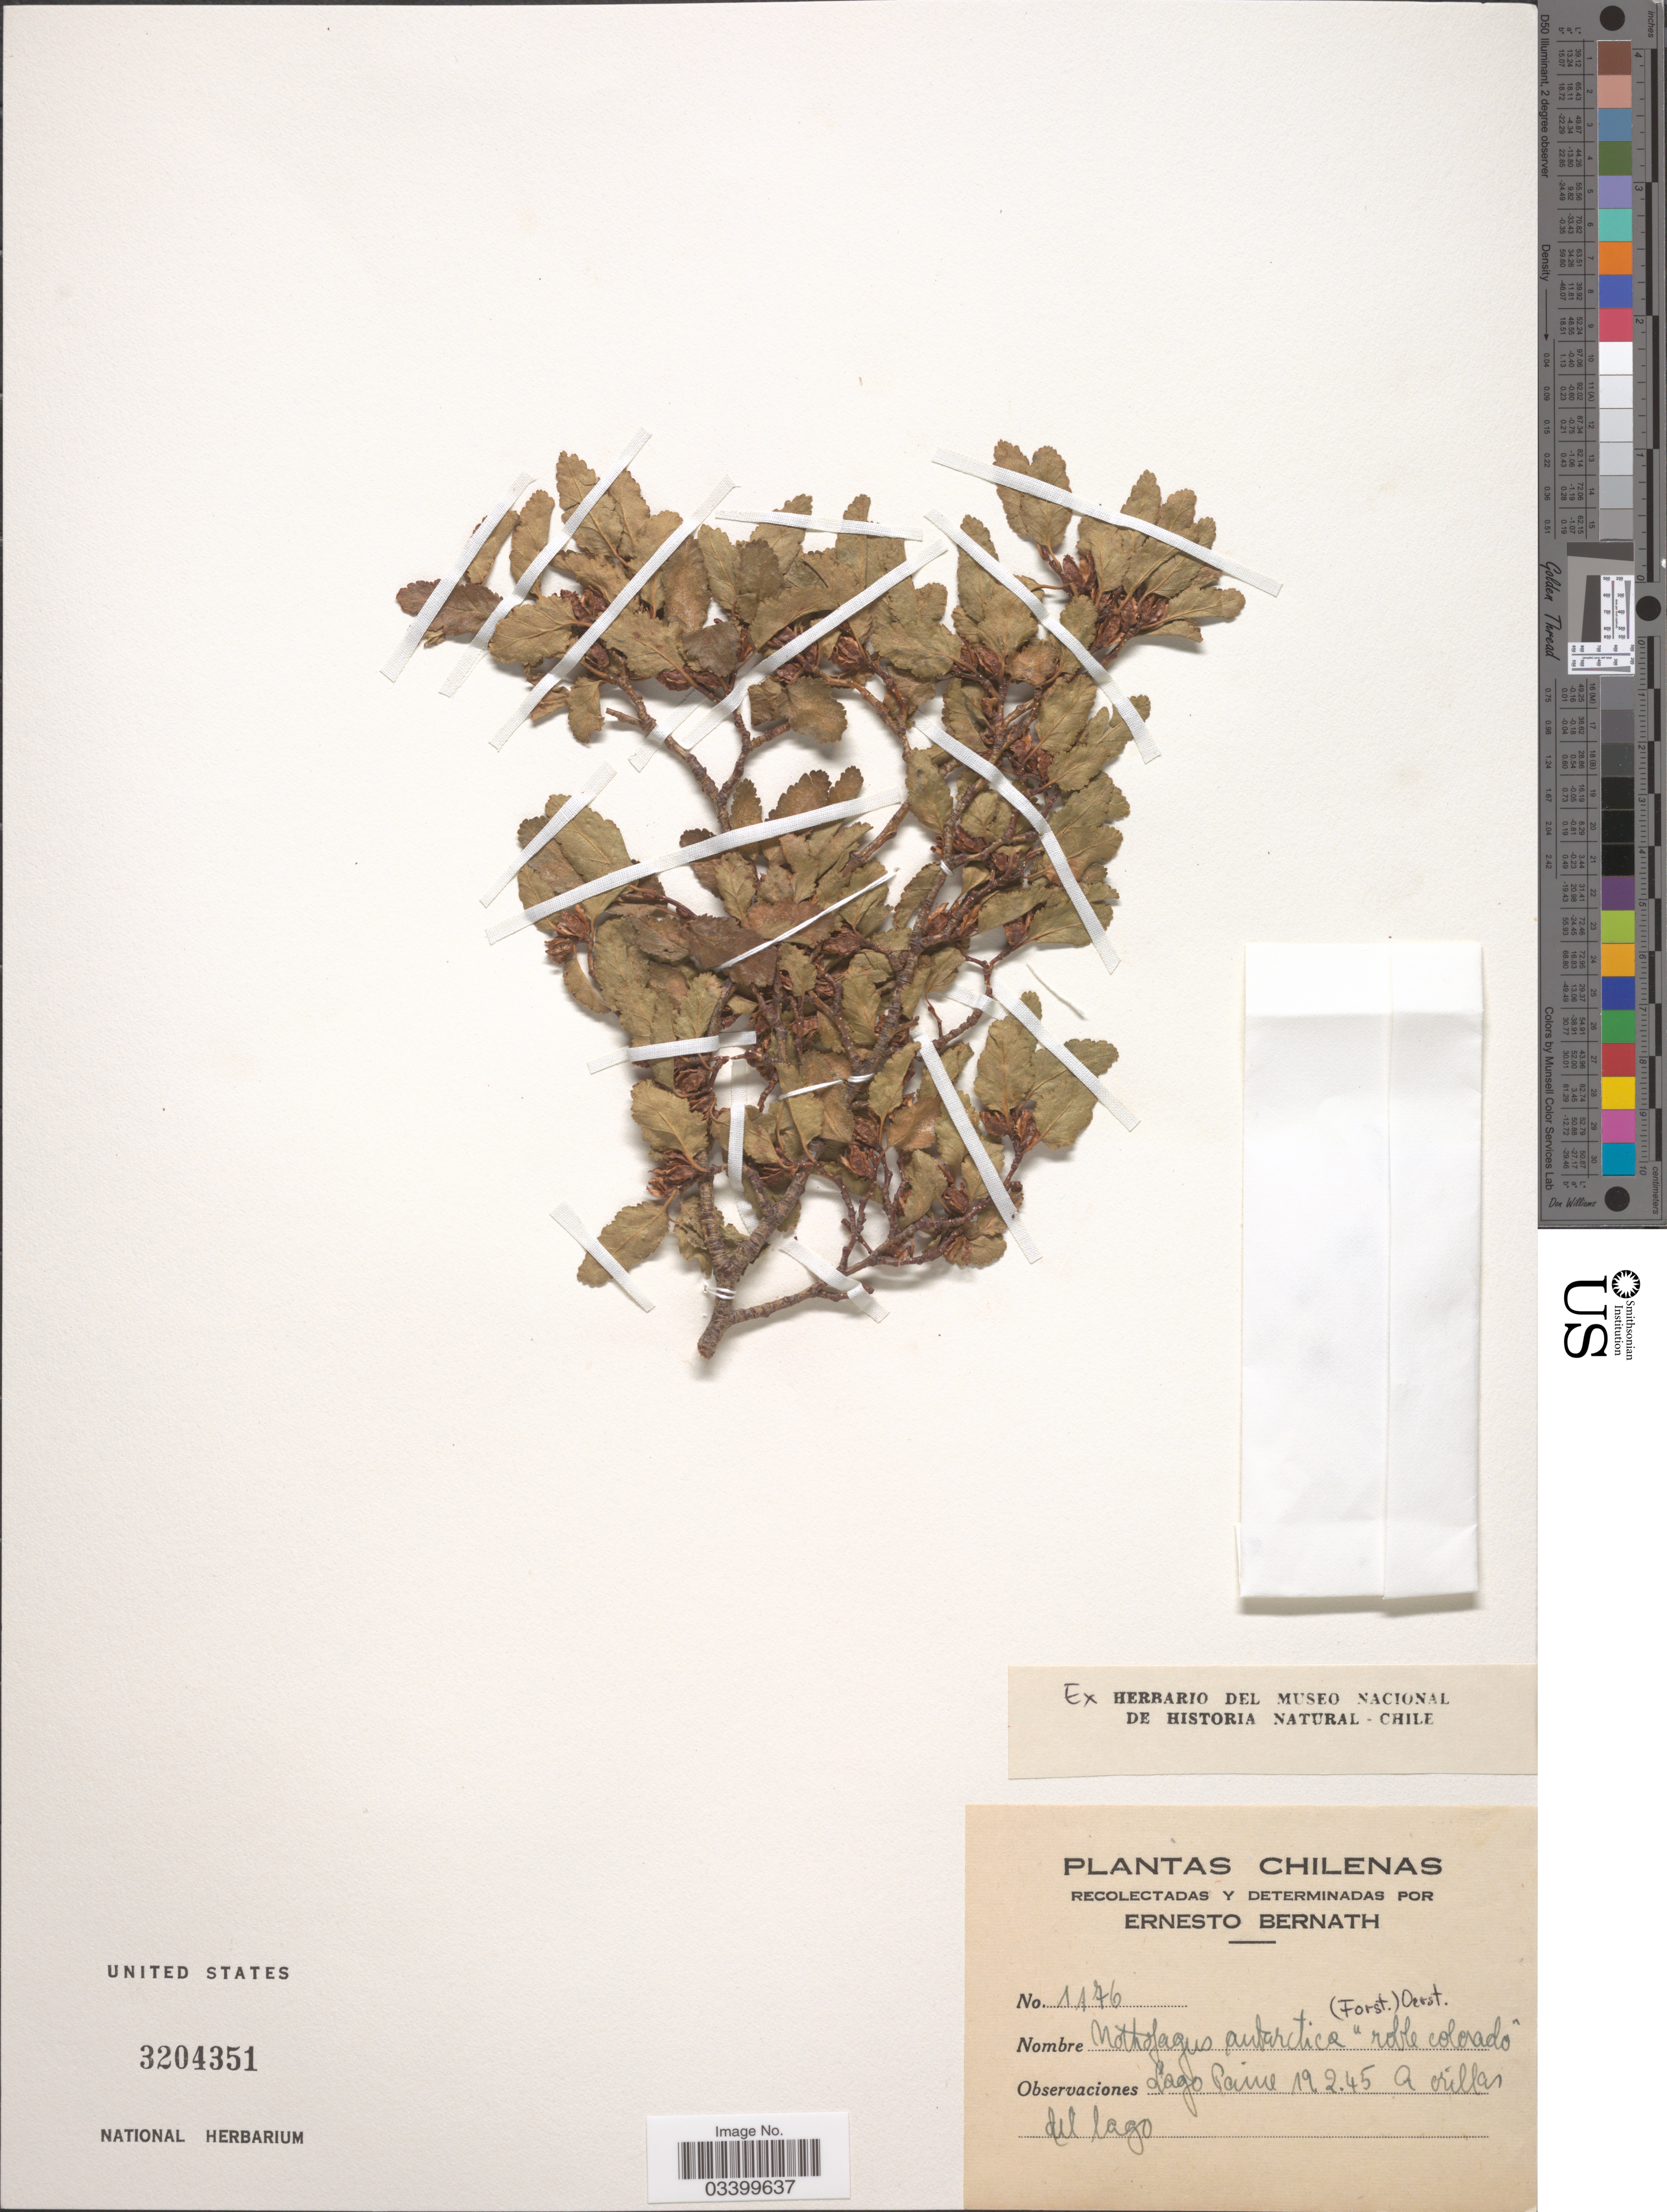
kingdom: Plantae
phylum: Tracheophyta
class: Magnoliopsida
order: Fagales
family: Nothofagaceae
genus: Nothofagus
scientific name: Nothofagus antarctica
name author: (G. Forst.) Oerst.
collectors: E. Bernath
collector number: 1176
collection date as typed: Transcribed d/m/y: 19/2/45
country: Chile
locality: Lago Paine, A orillas del lago.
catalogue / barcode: US 3204351